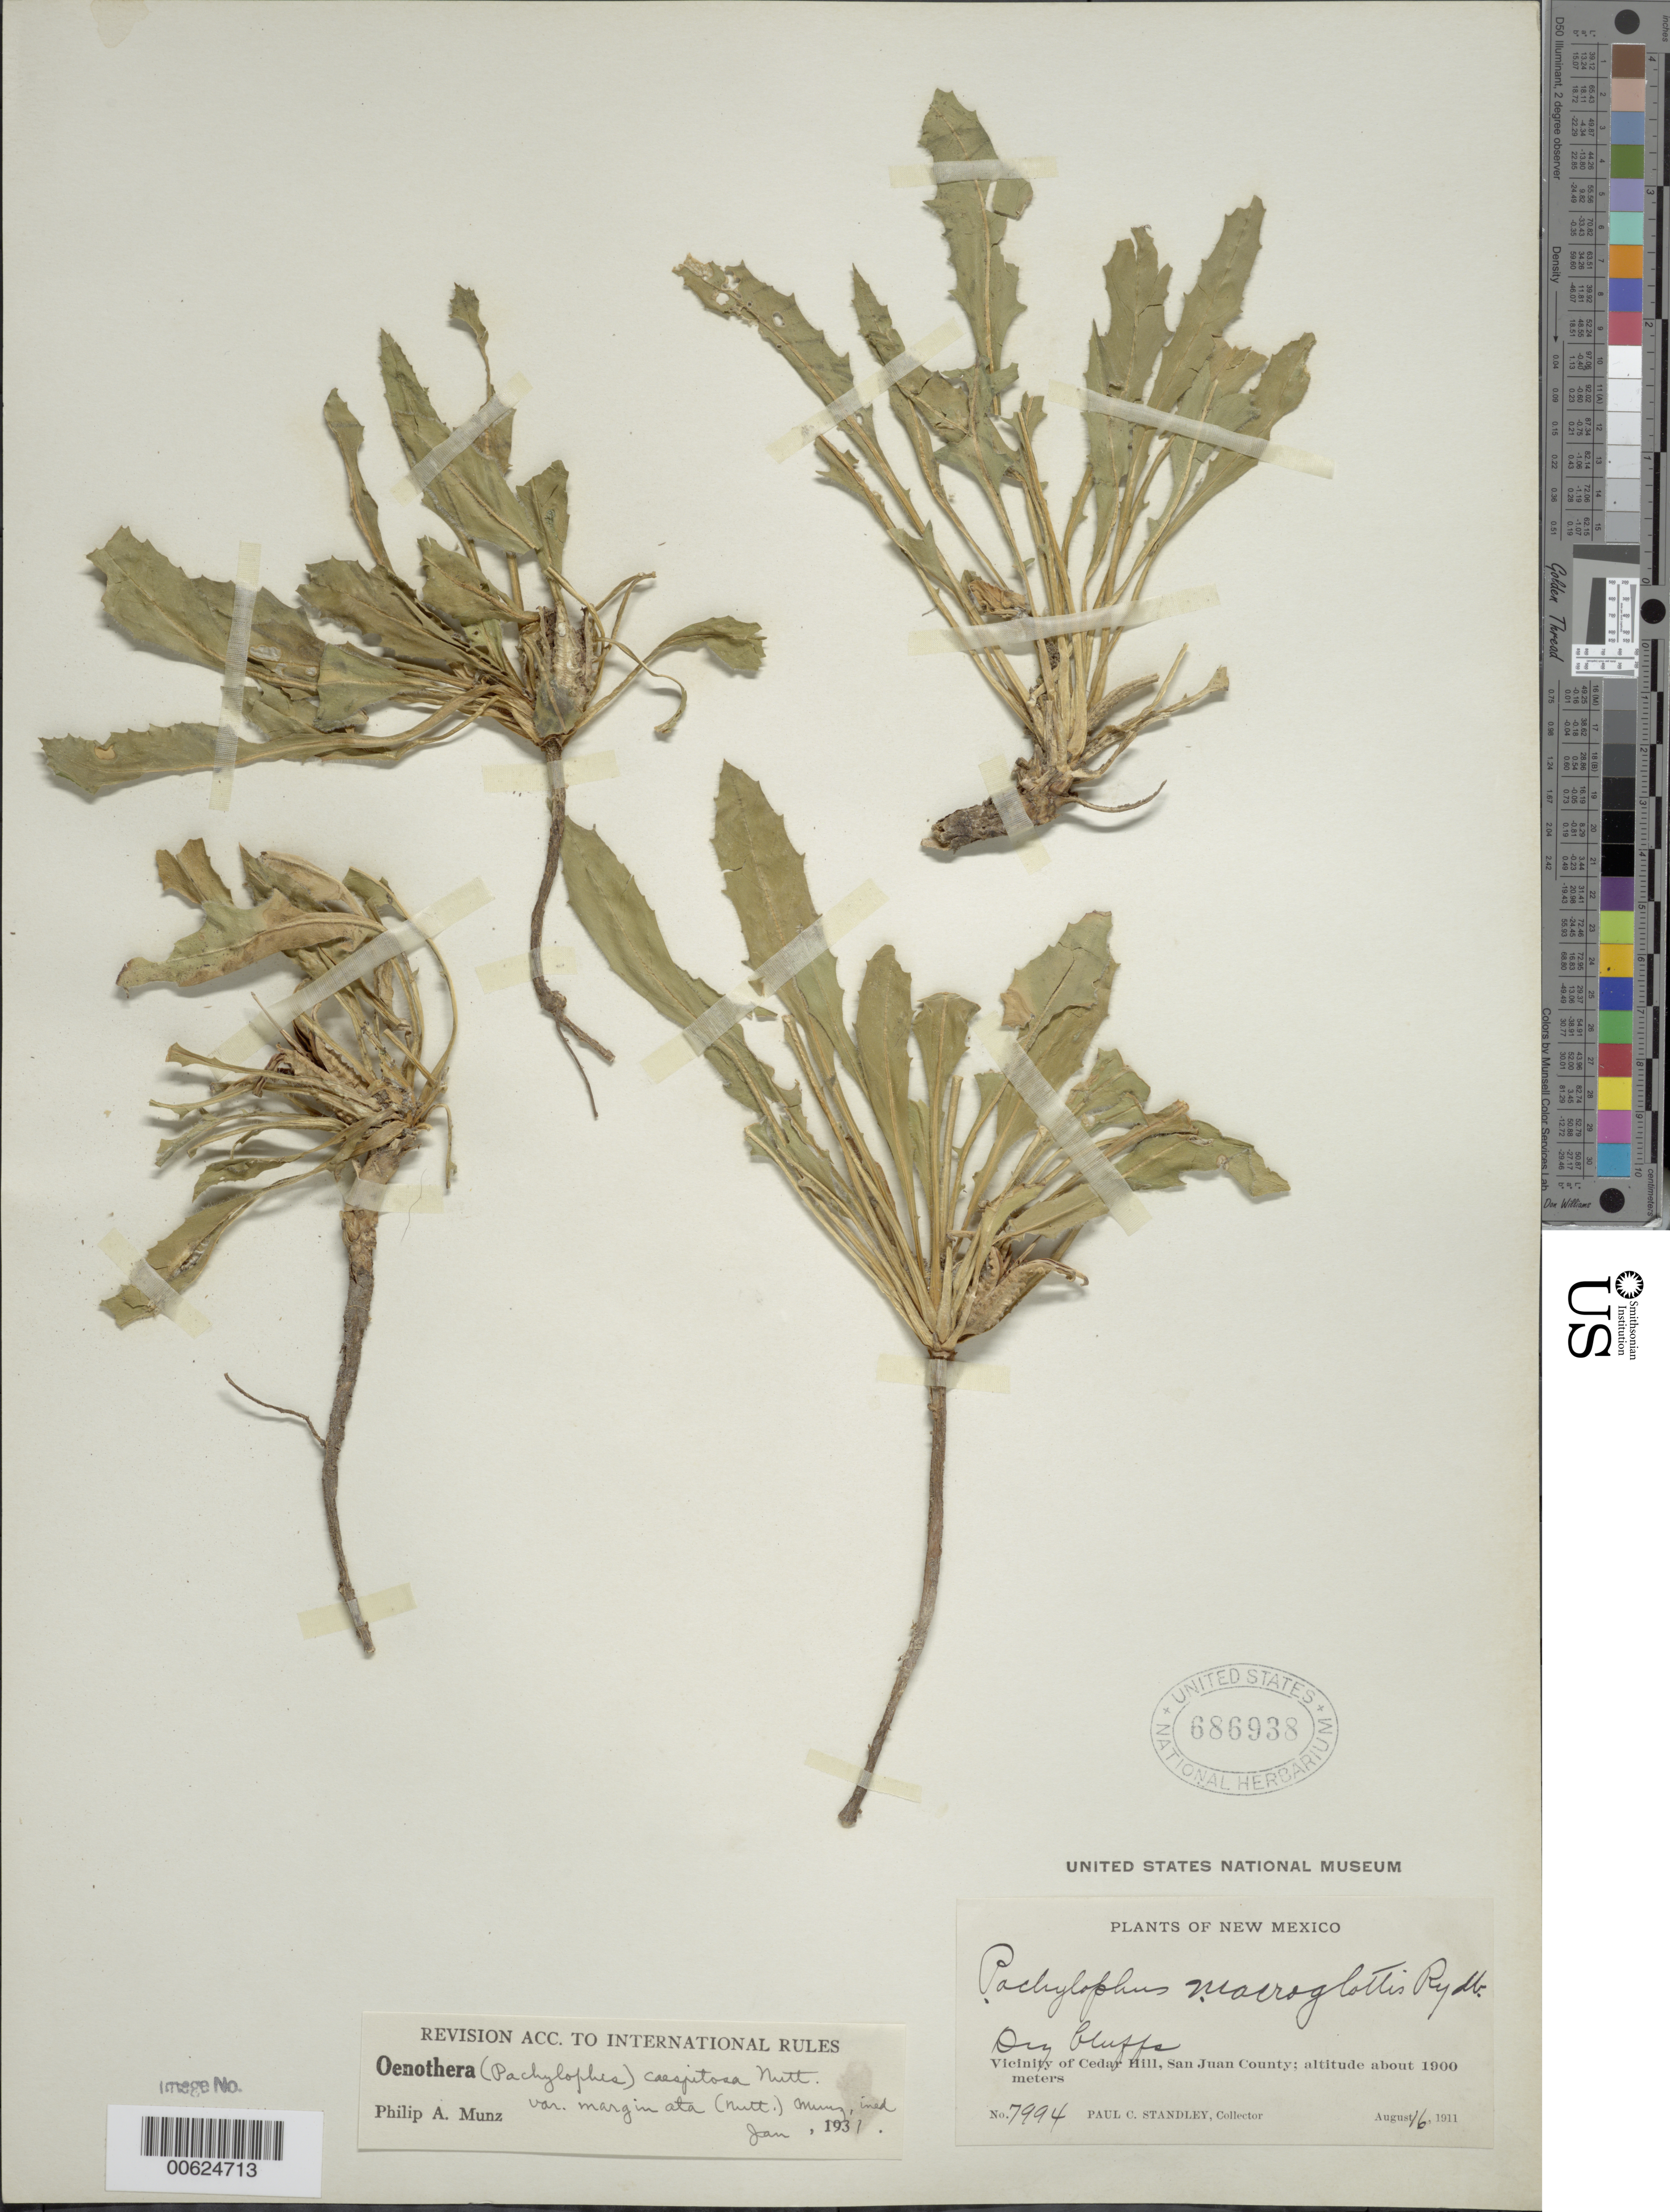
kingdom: Plantae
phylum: Tracheophyta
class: Magnoliopsida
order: Myrtales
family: Onagraceae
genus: Oenothera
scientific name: Oenothera cespitosa subsp. marginata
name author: (Nutt. ex Hook. & Arn.) Munz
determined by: Munz, Philip A.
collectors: P. C. Standley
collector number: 7994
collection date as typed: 16 Aug 1911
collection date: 1911-08-16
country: United States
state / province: New Mexico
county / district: San Juan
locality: Cedar Hill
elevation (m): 1900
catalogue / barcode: US 686938